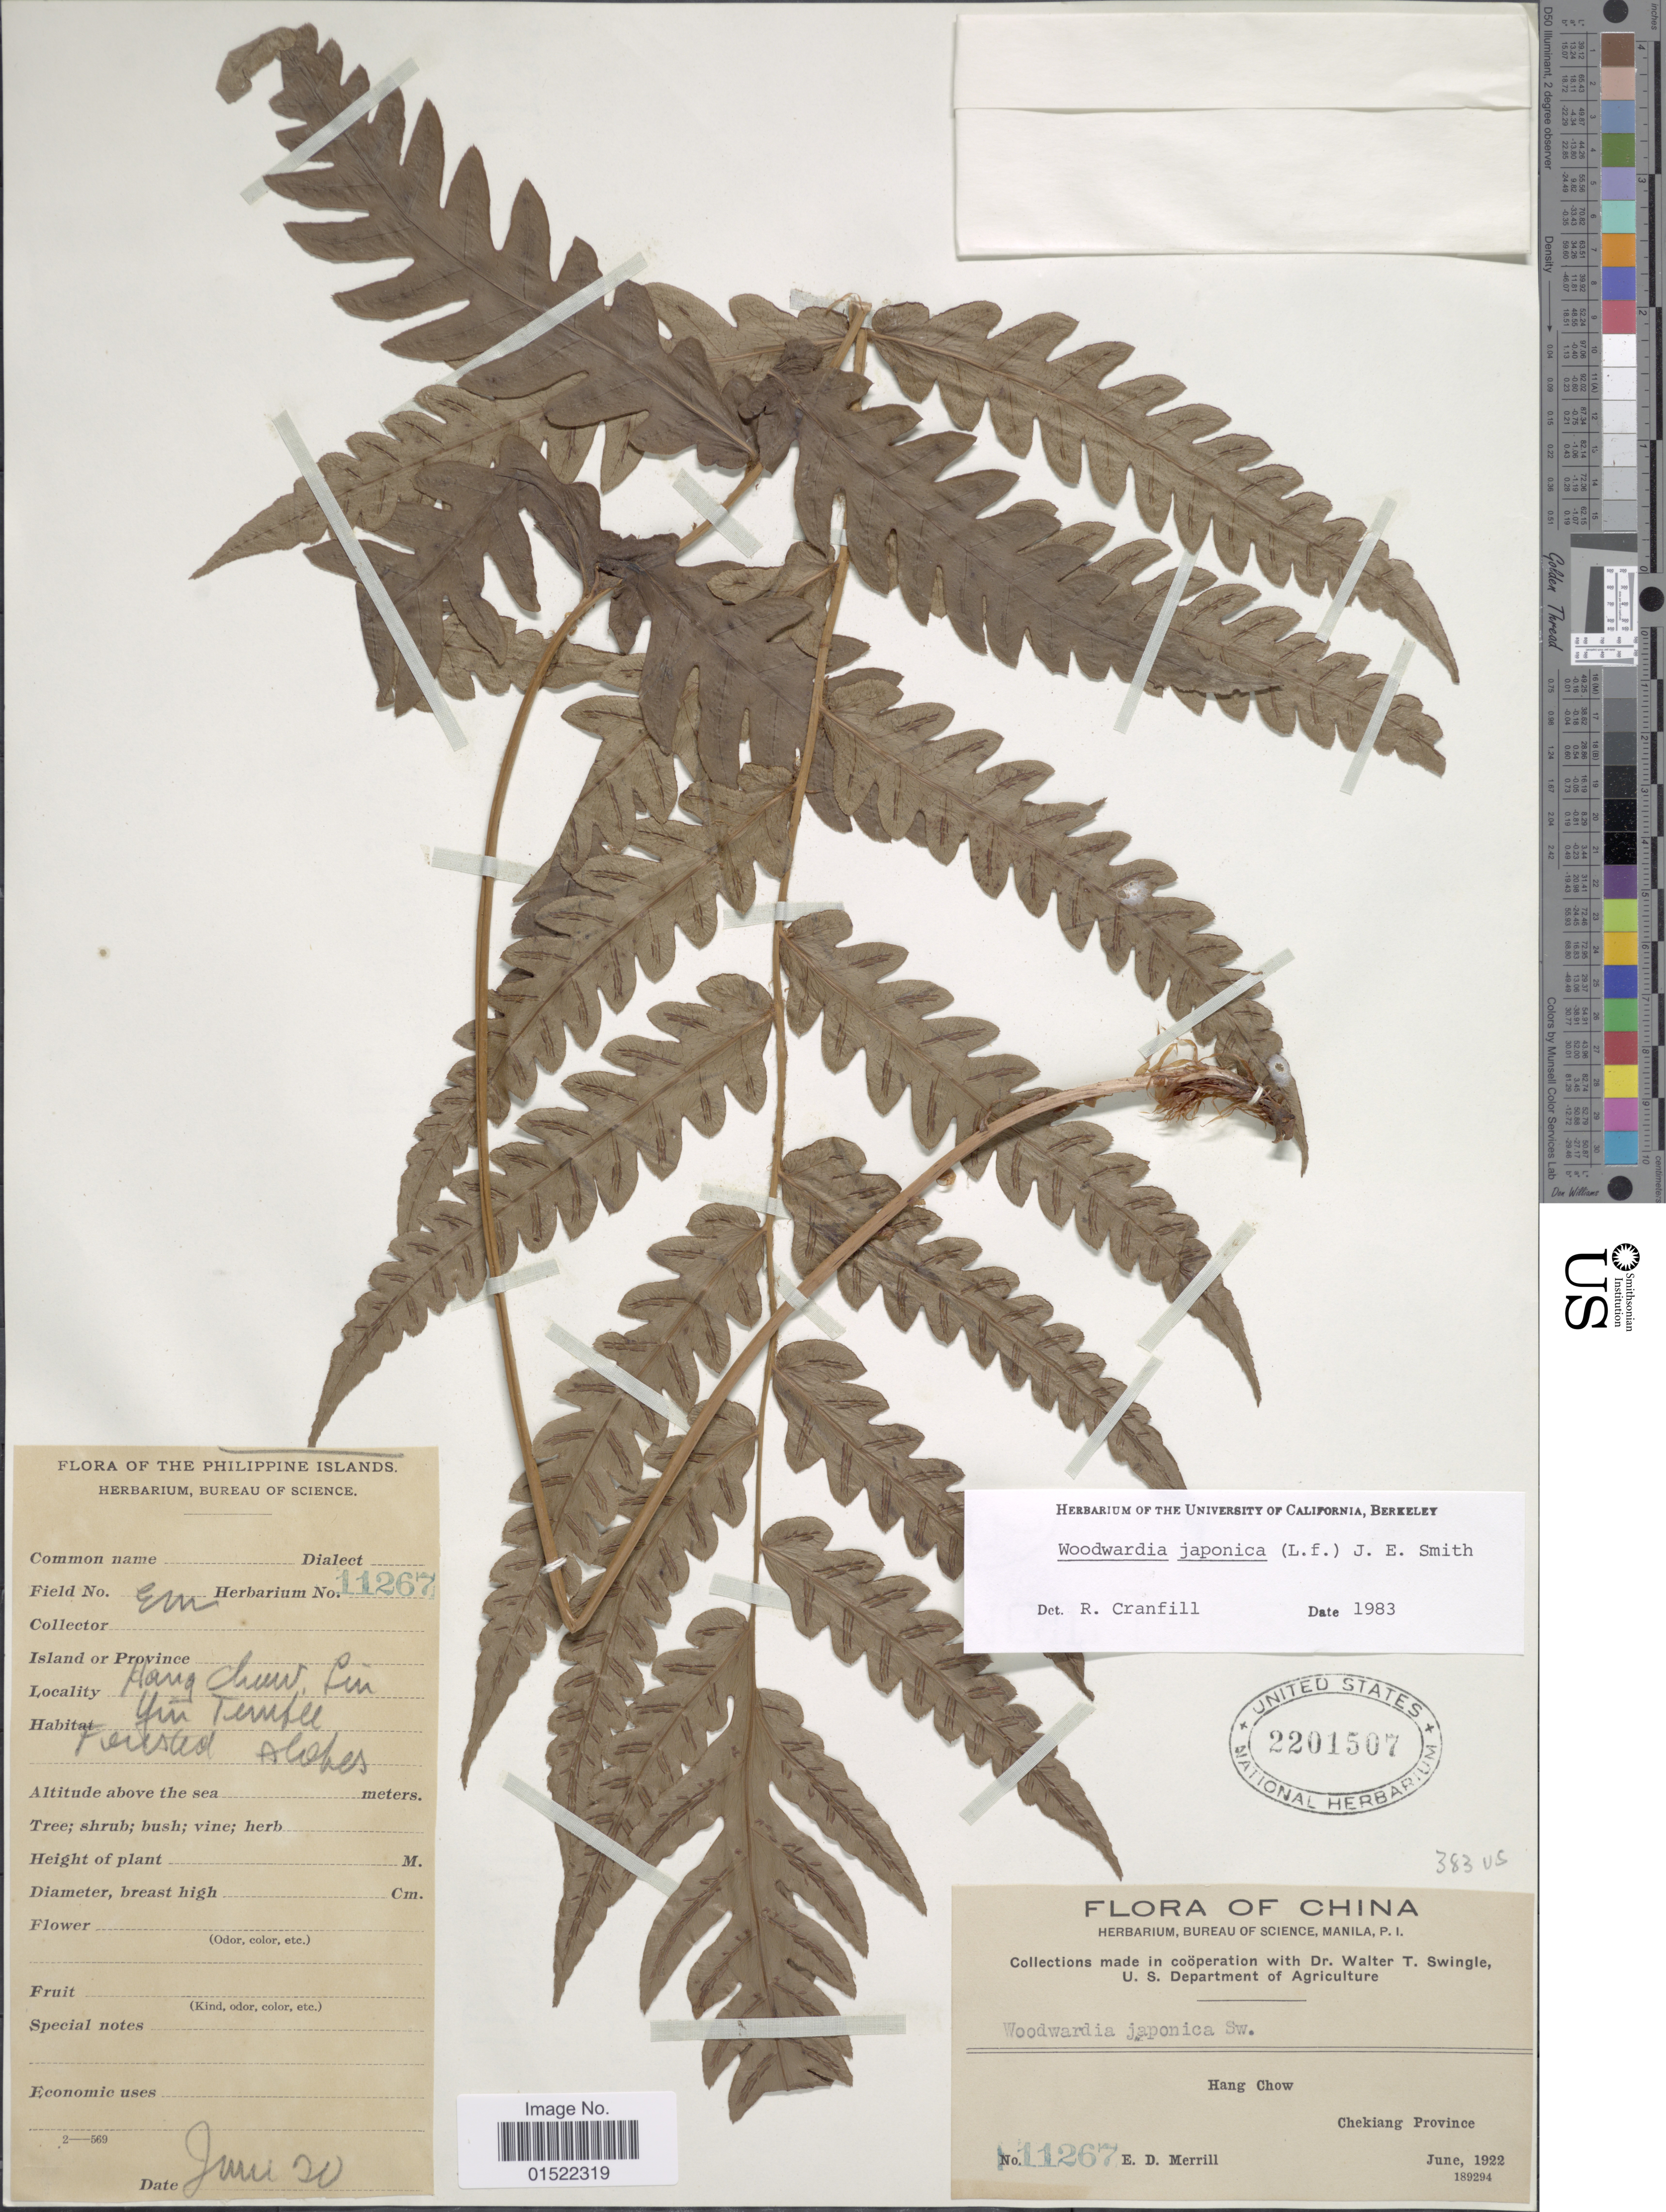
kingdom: Plantae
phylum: Tracheophyta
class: Polypodiopsida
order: Polypodiales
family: Blechnaceae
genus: Woodwardia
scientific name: Woodwardia japonica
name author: (L. f.) Sm.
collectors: E. D. Merrill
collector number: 11267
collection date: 1922-07-20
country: China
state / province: Zhejiang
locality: Lin Yu Temple, Hang Chow [Hangzhou], Chekiang Province [Zhejiang]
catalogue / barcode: US 2201507